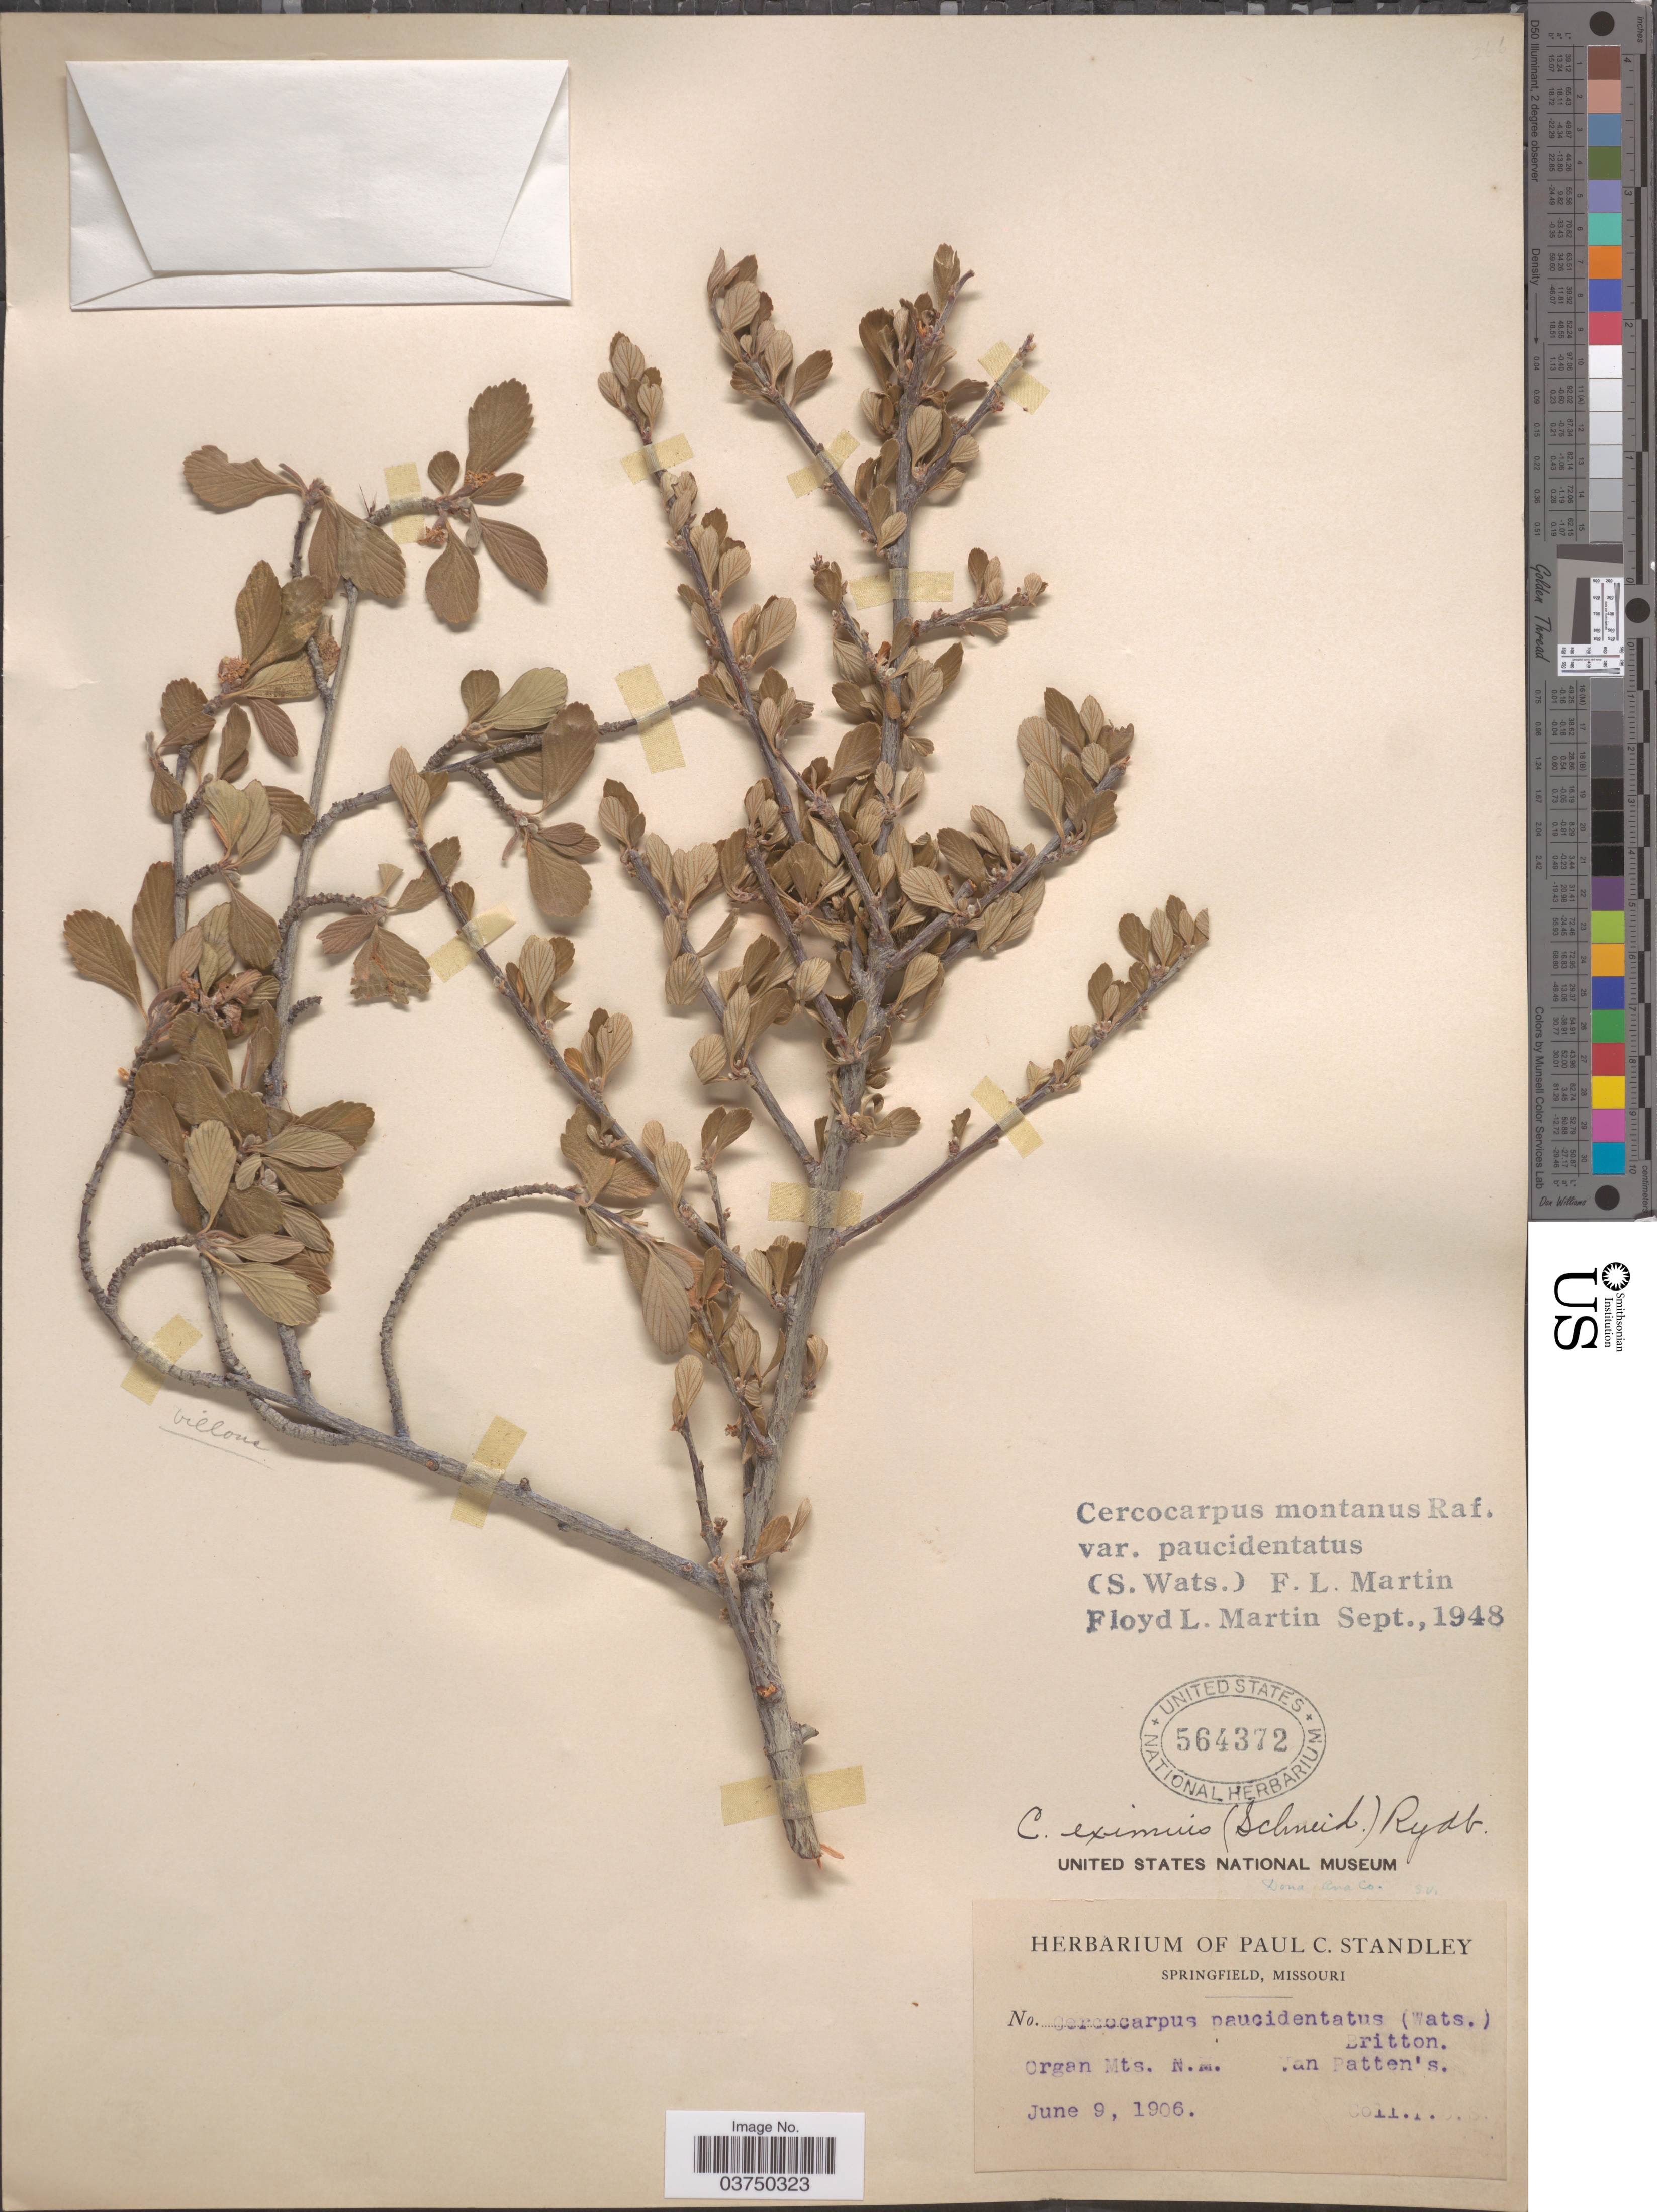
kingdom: Plantae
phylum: Tracheophyta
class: Magnoliopsida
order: Rosales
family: Rosaceae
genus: Cercocarpus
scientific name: Cercocarpus montanus var. paucidentatus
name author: (S. Watson) F.L. Martin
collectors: P. C. Standley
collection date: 1906-06-09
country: United States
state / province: New Mexico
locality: Organ Mts. Van Patten's.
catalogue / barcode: US 564372